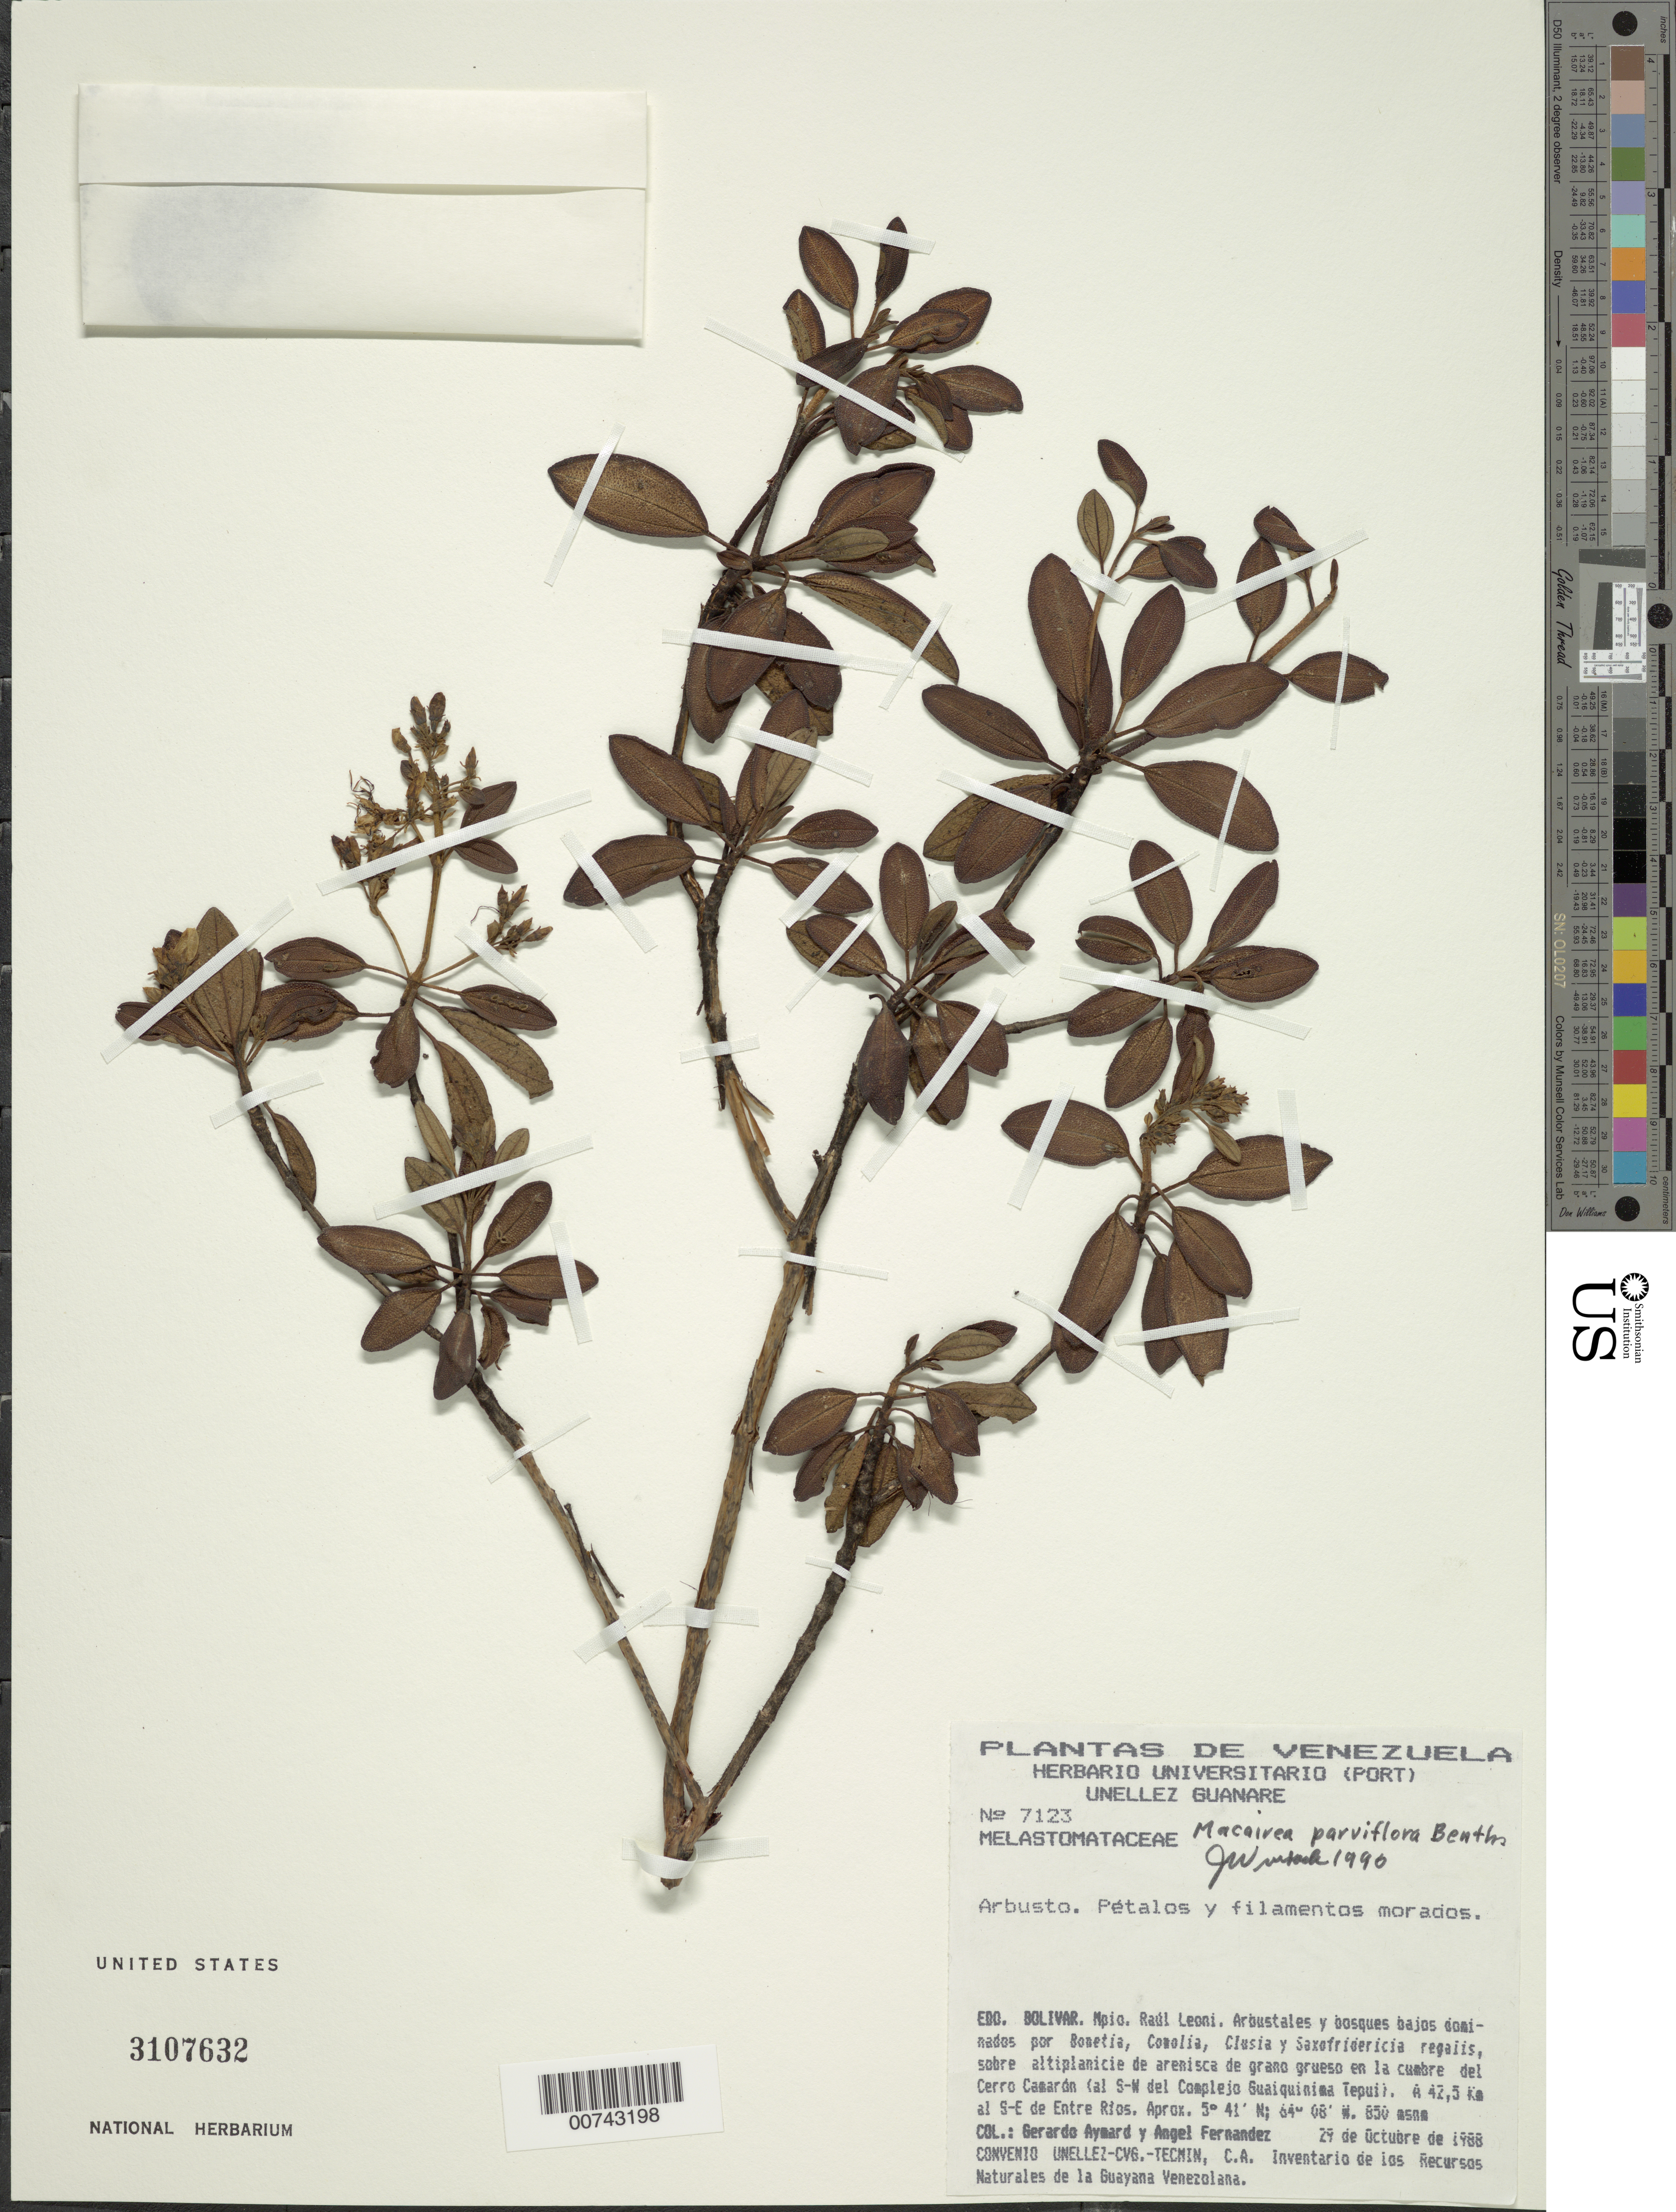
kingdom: Plantae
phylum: Tracheophyta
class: Magnoliopsida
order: Myrtales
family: Melastomataceae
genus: Macairea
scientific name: Macairea parvifolia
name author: Benth.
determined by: Wurdack, John J., (US), US (UNITED STATES)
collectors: G. A. Aymard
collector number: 7123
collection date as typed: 29-Oct-88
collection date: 1988-10-29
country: Venezuela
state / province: Bolívar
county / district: Angostura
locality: Mun. Raúl Leoni [=Angostura], Cerro Camaron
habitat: Arbustales y bosques bajos dominados por Boneita, Conolia, Clusia y Saxofrioericia regalis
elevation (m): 850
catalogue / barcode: US 3107632